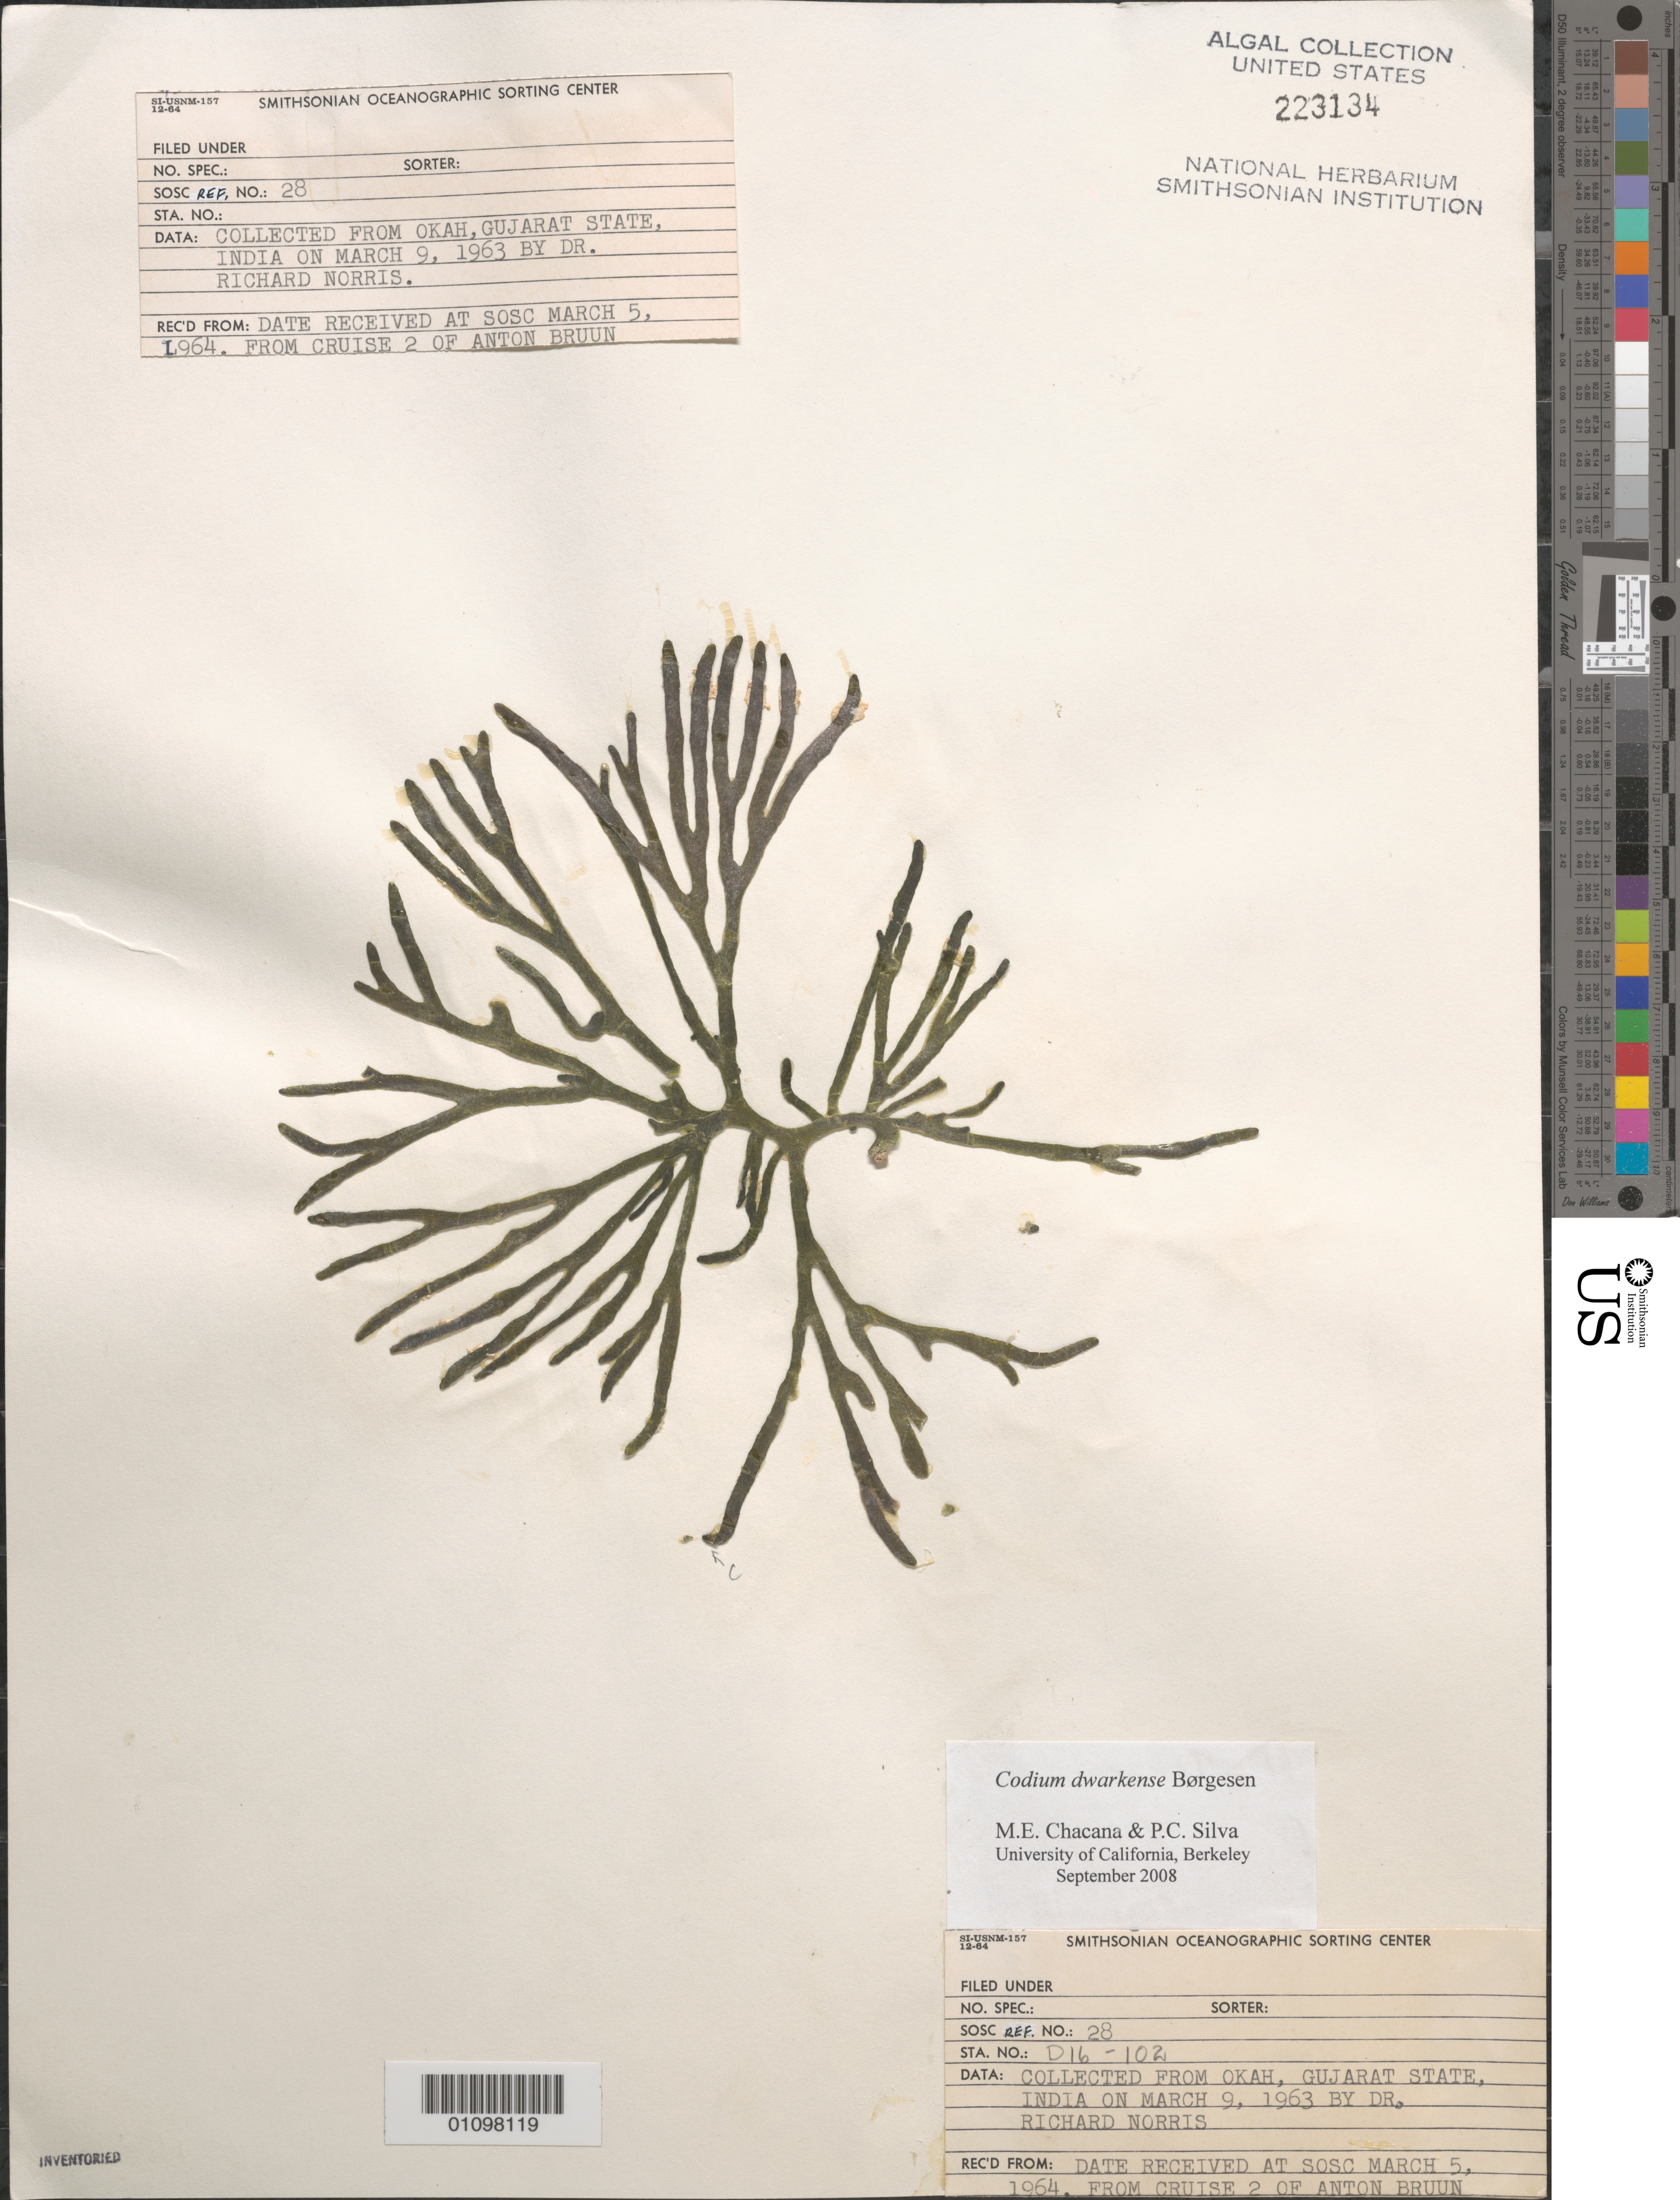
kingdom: Plantae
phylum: Chlorophyta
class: Ulvophyceae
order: Bryopsidales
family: Codiaceae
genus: Codium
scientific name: Codium dwarkense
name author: Børgesen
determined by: Chacana, M. E.; Silva, P. C.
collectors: R. E. Norris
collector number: Station D16-102 & SOSC Ref 28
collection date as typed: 09 Mar 1963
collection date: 1963-03-09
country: India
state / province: Gujarat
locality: Okah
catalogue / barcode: US 223134